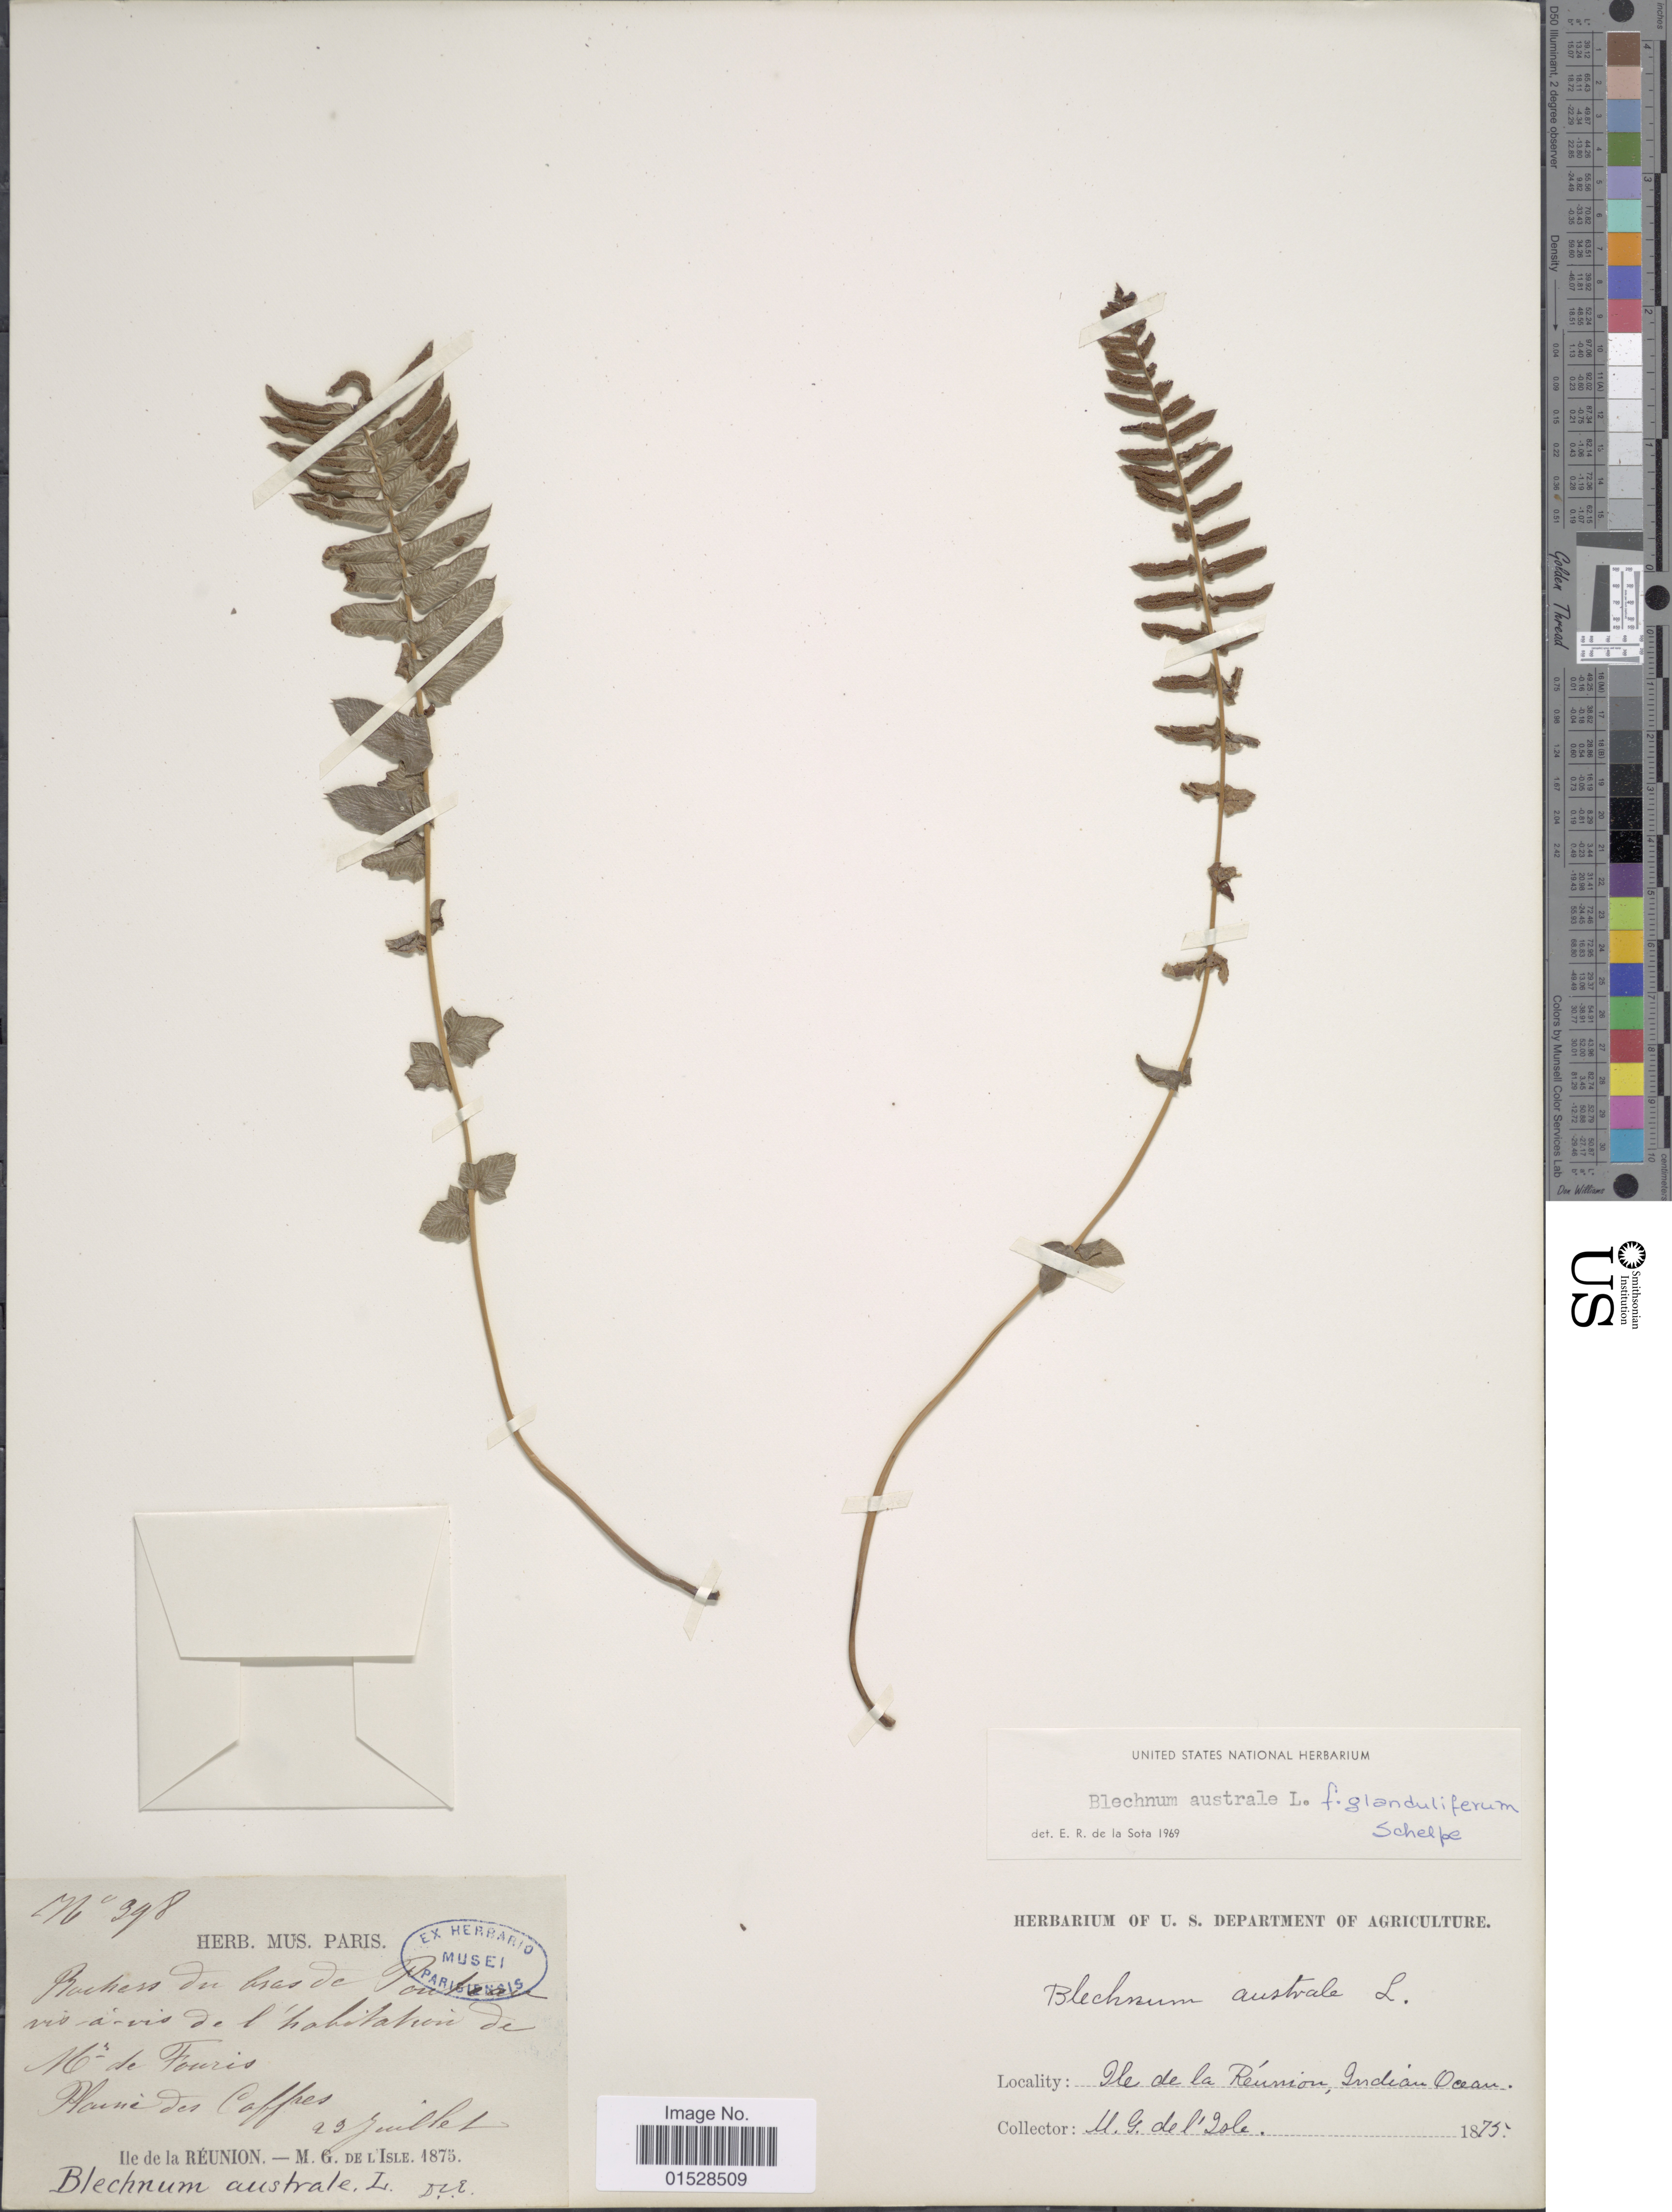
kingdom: Plantae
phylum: Tracheophyta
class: Polypodiopsida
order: Polypodiales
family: Blechnaceae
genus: Blechnum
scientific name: Blechnum australe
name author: L.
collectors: M. de L'Isle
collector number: MG 398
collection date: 1875-07-23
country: Reunion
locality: Ile de la Reunion, Indian Ocean, de Fouris, Palme des Caffes. [interpreted]